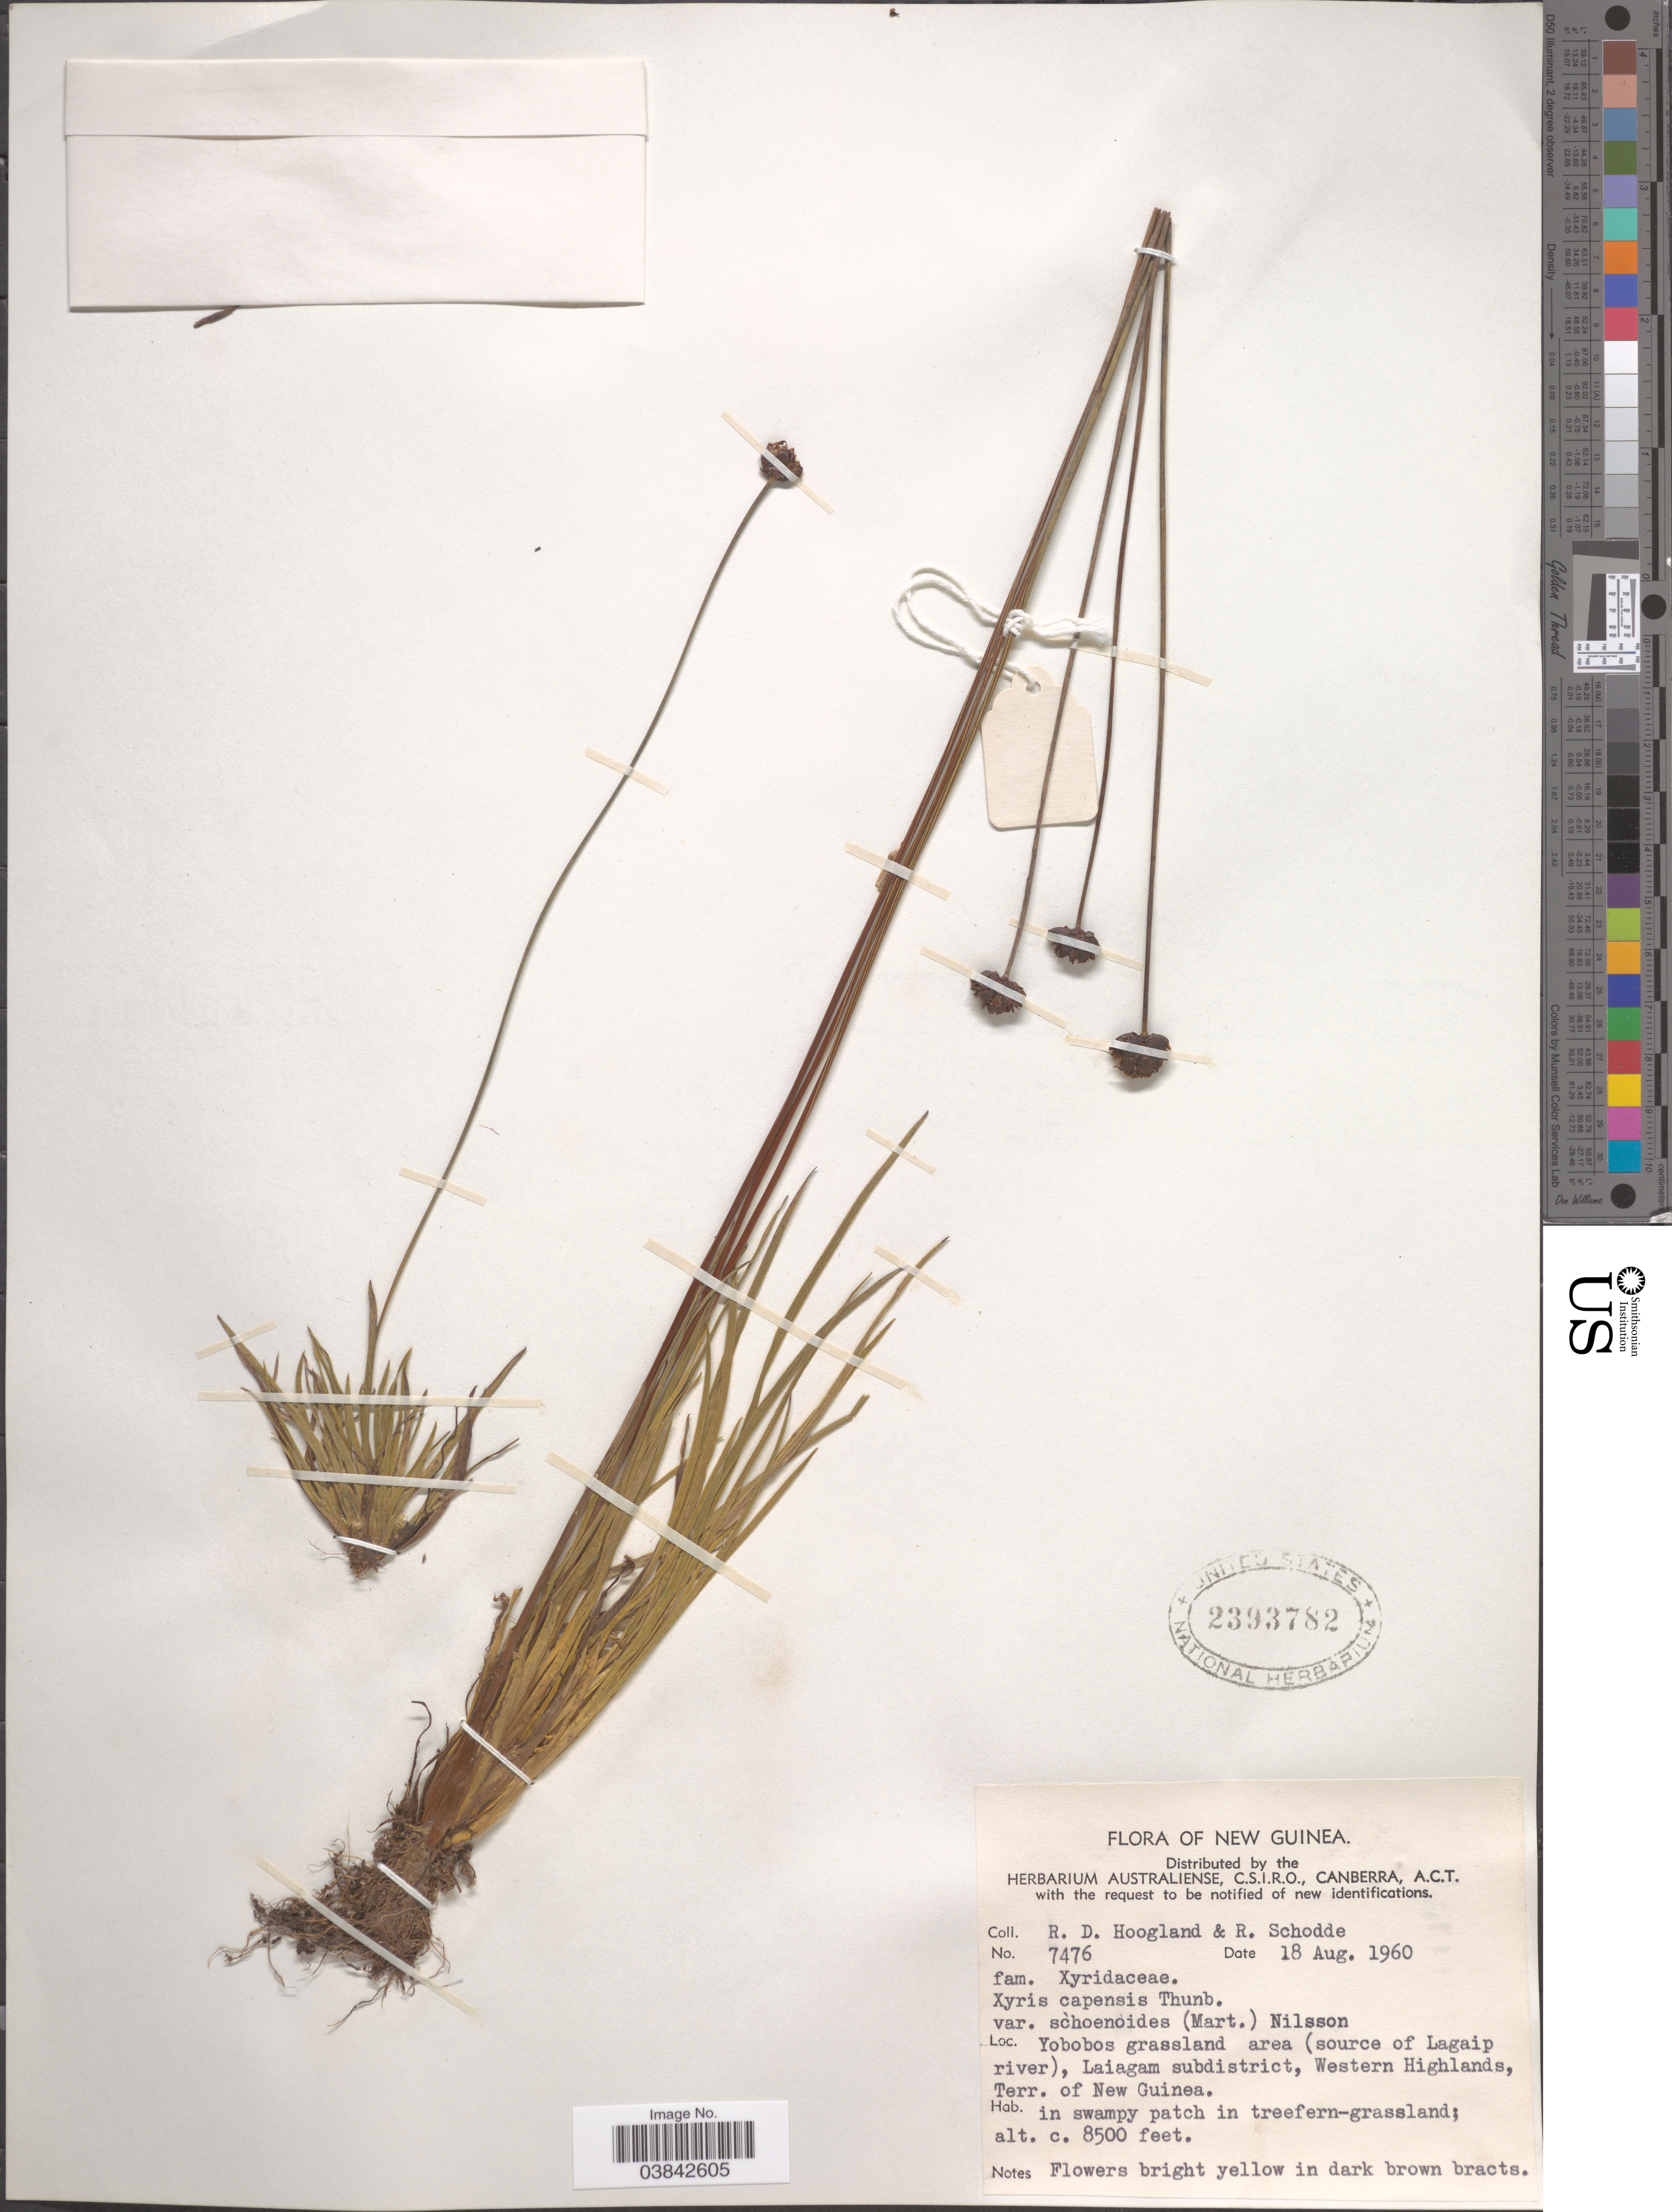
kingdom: Plantae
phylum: Tracheophyta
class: Liliopsida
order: Poales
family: Xyridaceae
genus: Xyris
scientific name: Xyris capensis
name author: Thunb.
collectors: R. D. Hoogland & R. Schodde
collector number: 7476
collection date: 1960-08-18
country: Papua New Guinea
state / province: Western Highlands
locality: Yobobos grassland area (source of Lagaip river), Laiagam subdistrict, Western Highlands, Terr. of New Guinea.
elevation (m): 2591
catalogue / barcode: US 2393782